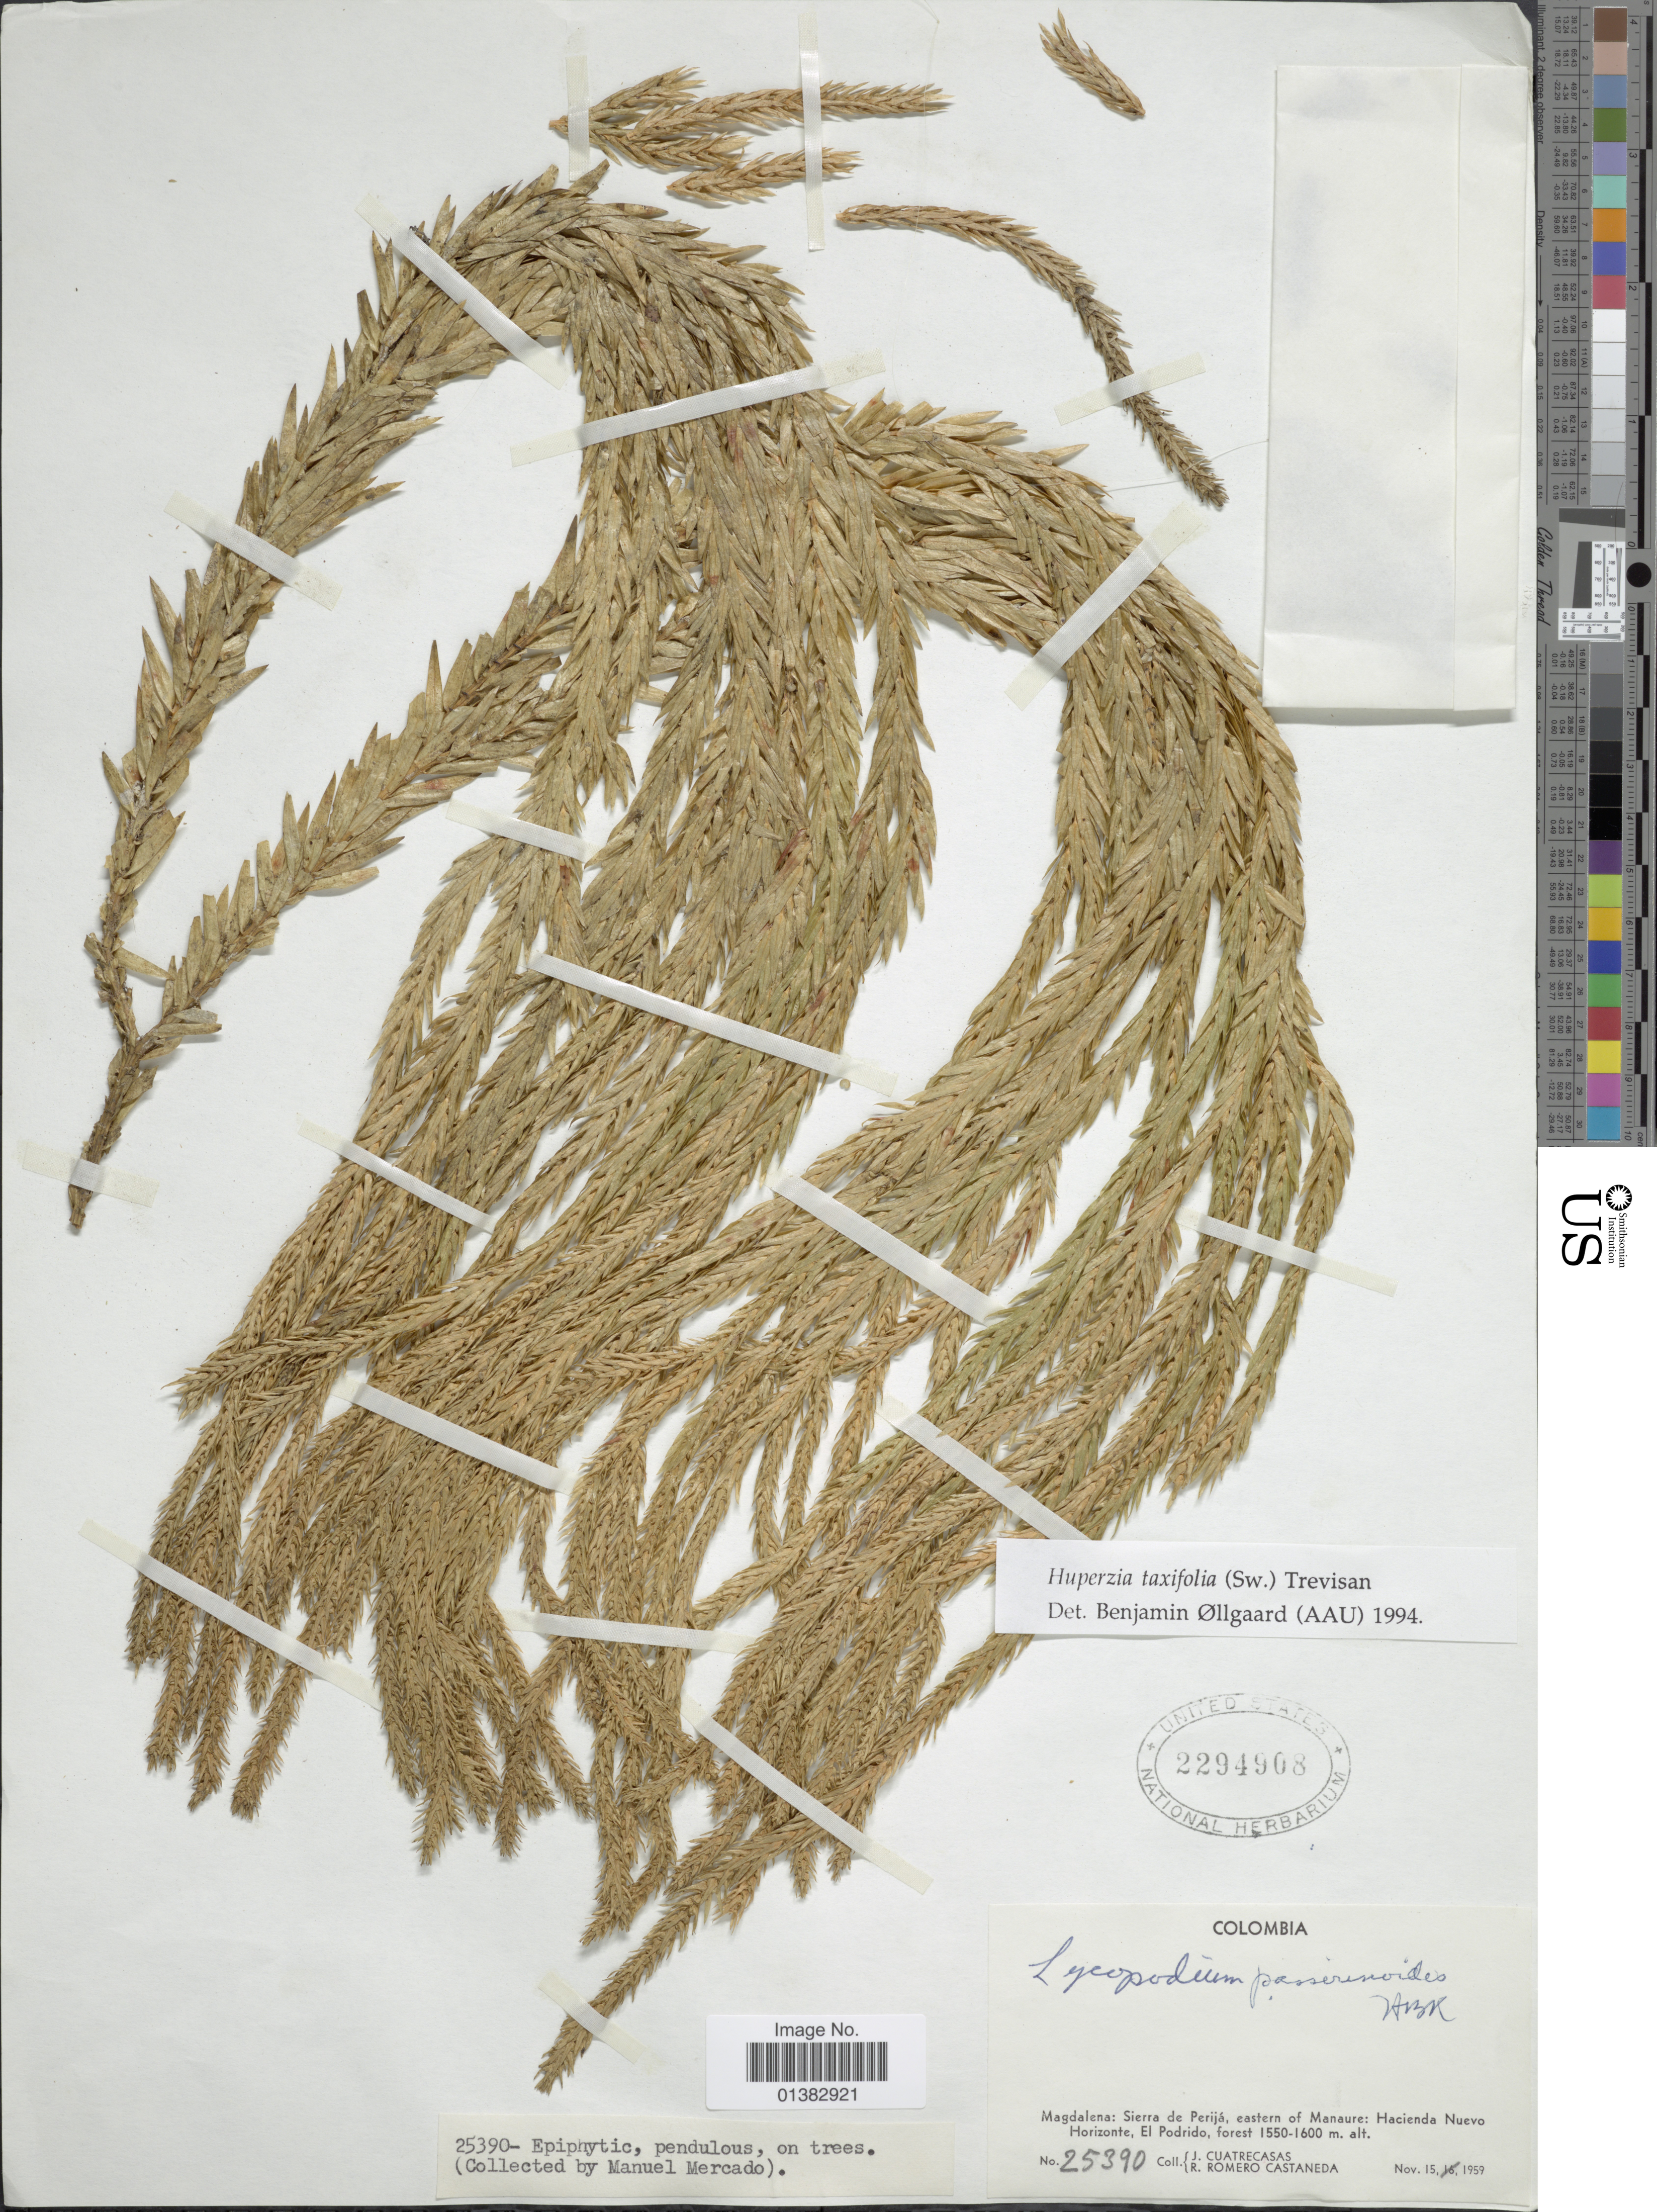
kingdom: Plantae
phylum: Tracheophyta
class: Lycopodiopsida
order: Lycopodiales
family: Lycopodiaceae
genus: Phlegmariurus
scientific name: Phlegmariurus taxifolius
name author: (Sw.) Á. Löve & D. Löve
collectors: J. Cuatrecasas & R. Romero Castañeda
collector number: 25390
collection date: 1959-11-15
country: Colombia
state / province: Magdalena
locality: Sierra de Perijá, eastern of Manaure: Hacienda Nuevo Horizonte, El Podrido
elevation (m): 1550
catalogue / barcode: US 2294908